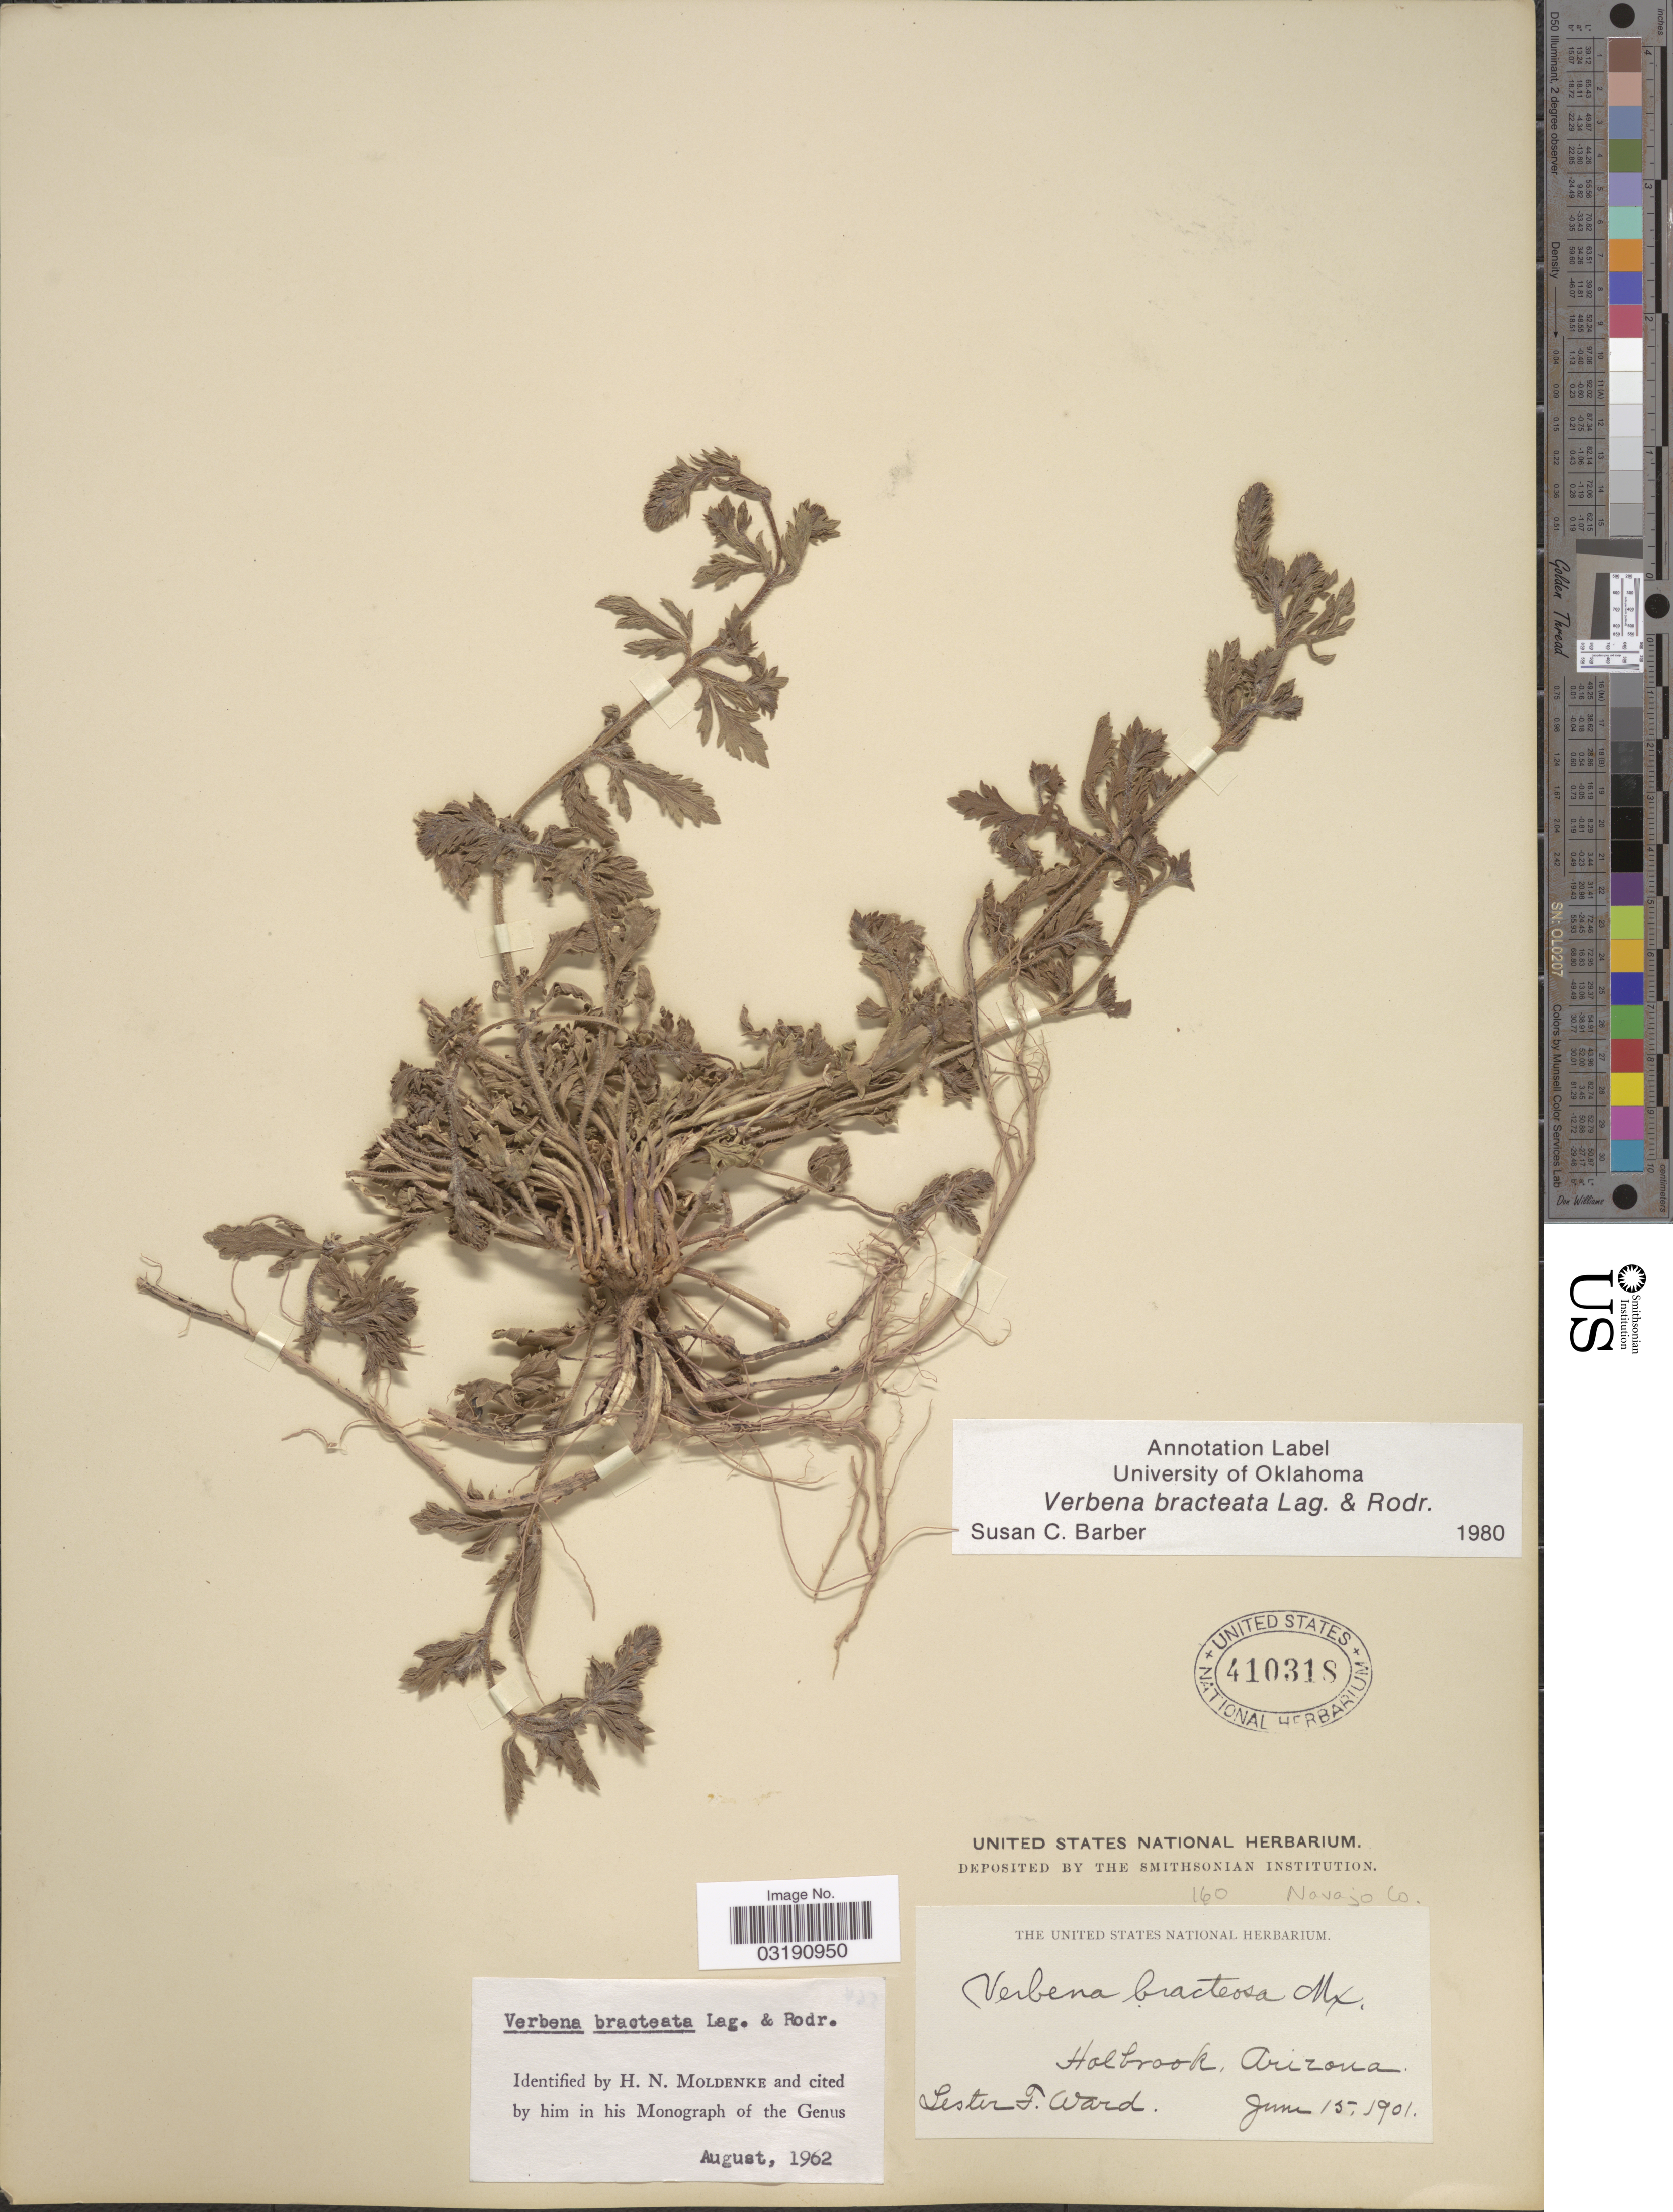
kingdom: Plantae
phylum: Tracheophyta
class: Magnoliopsida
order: Lamiales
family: Verbenaceae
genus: Verbena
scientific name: Verbena bracteata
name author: Cav. ex Lag. & Rodr.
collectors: L. F. Ward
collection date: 1901-06-15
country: United States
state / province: Arizona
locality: Holbrook. Navajo Co.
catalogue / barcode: US 410318